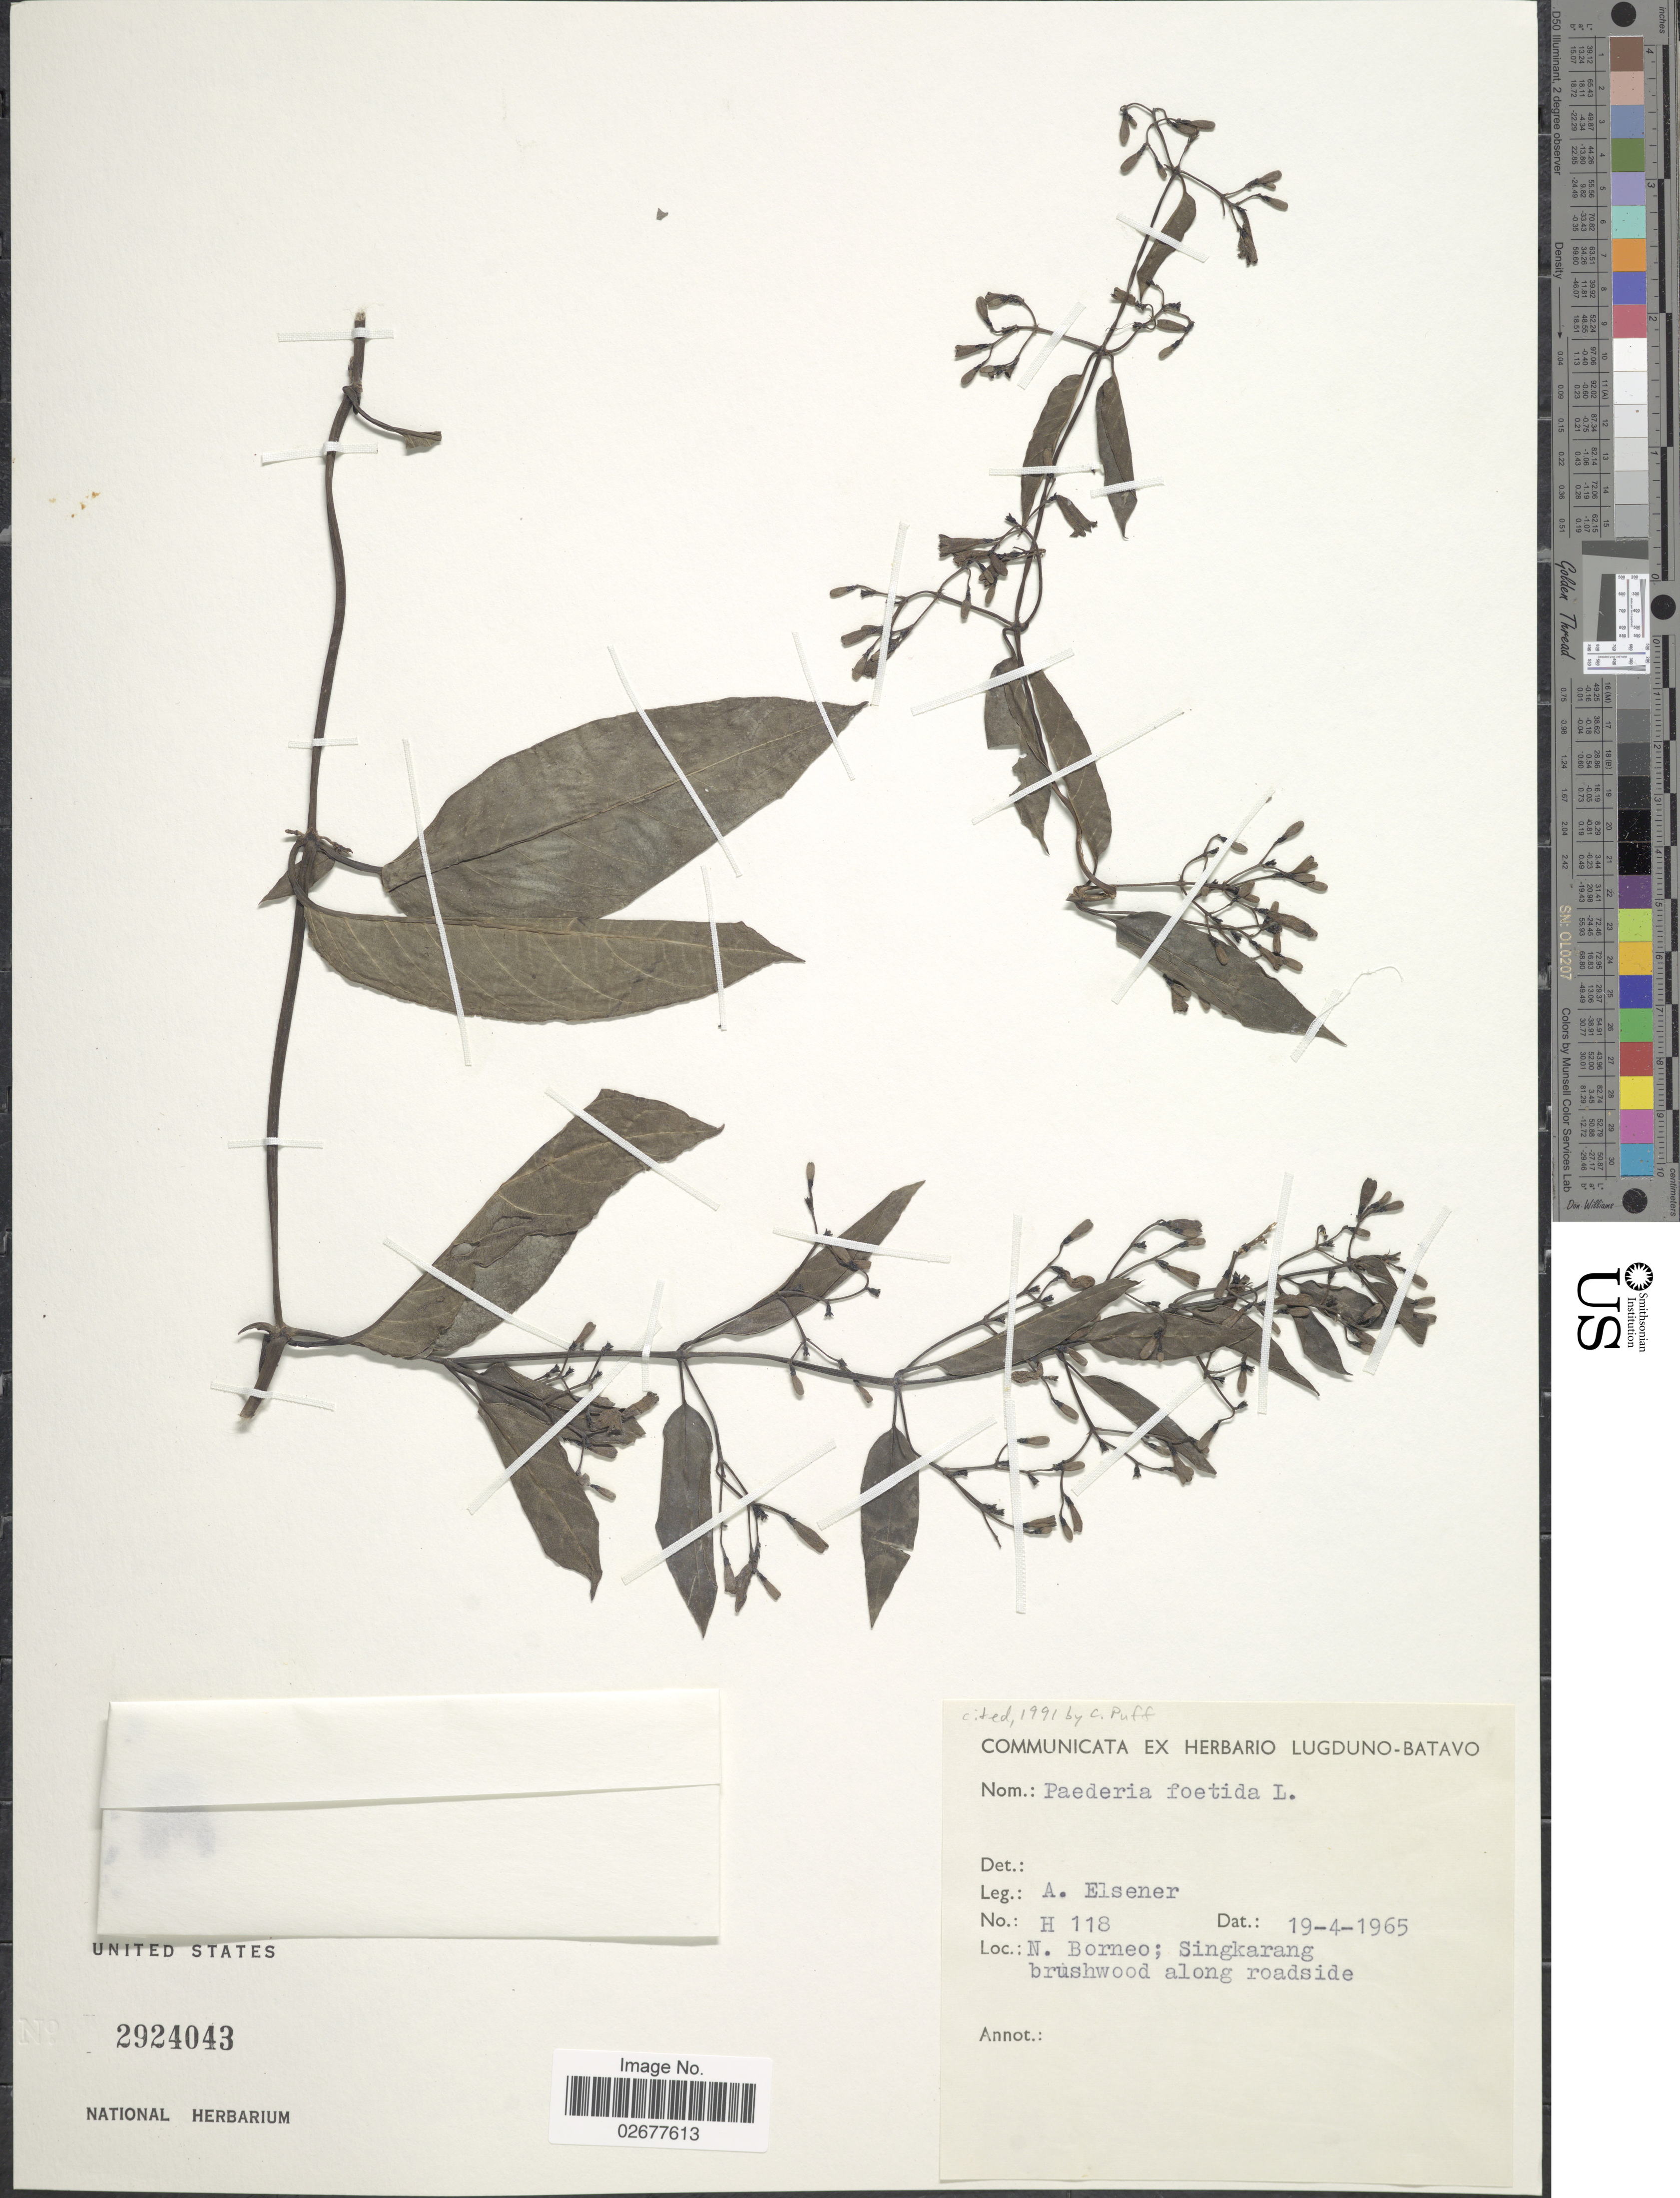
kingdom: Plantae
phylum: Tracheophyta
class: Magnoliopsida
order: Gentianales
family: Rubiaceae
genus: Paederia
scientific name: Paederia foetida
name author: Wall.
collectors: A. Elsener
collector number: H118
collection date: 1965-04-19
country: Indonesia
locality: N. Borneo; Singkarang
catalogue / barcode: US 2924043